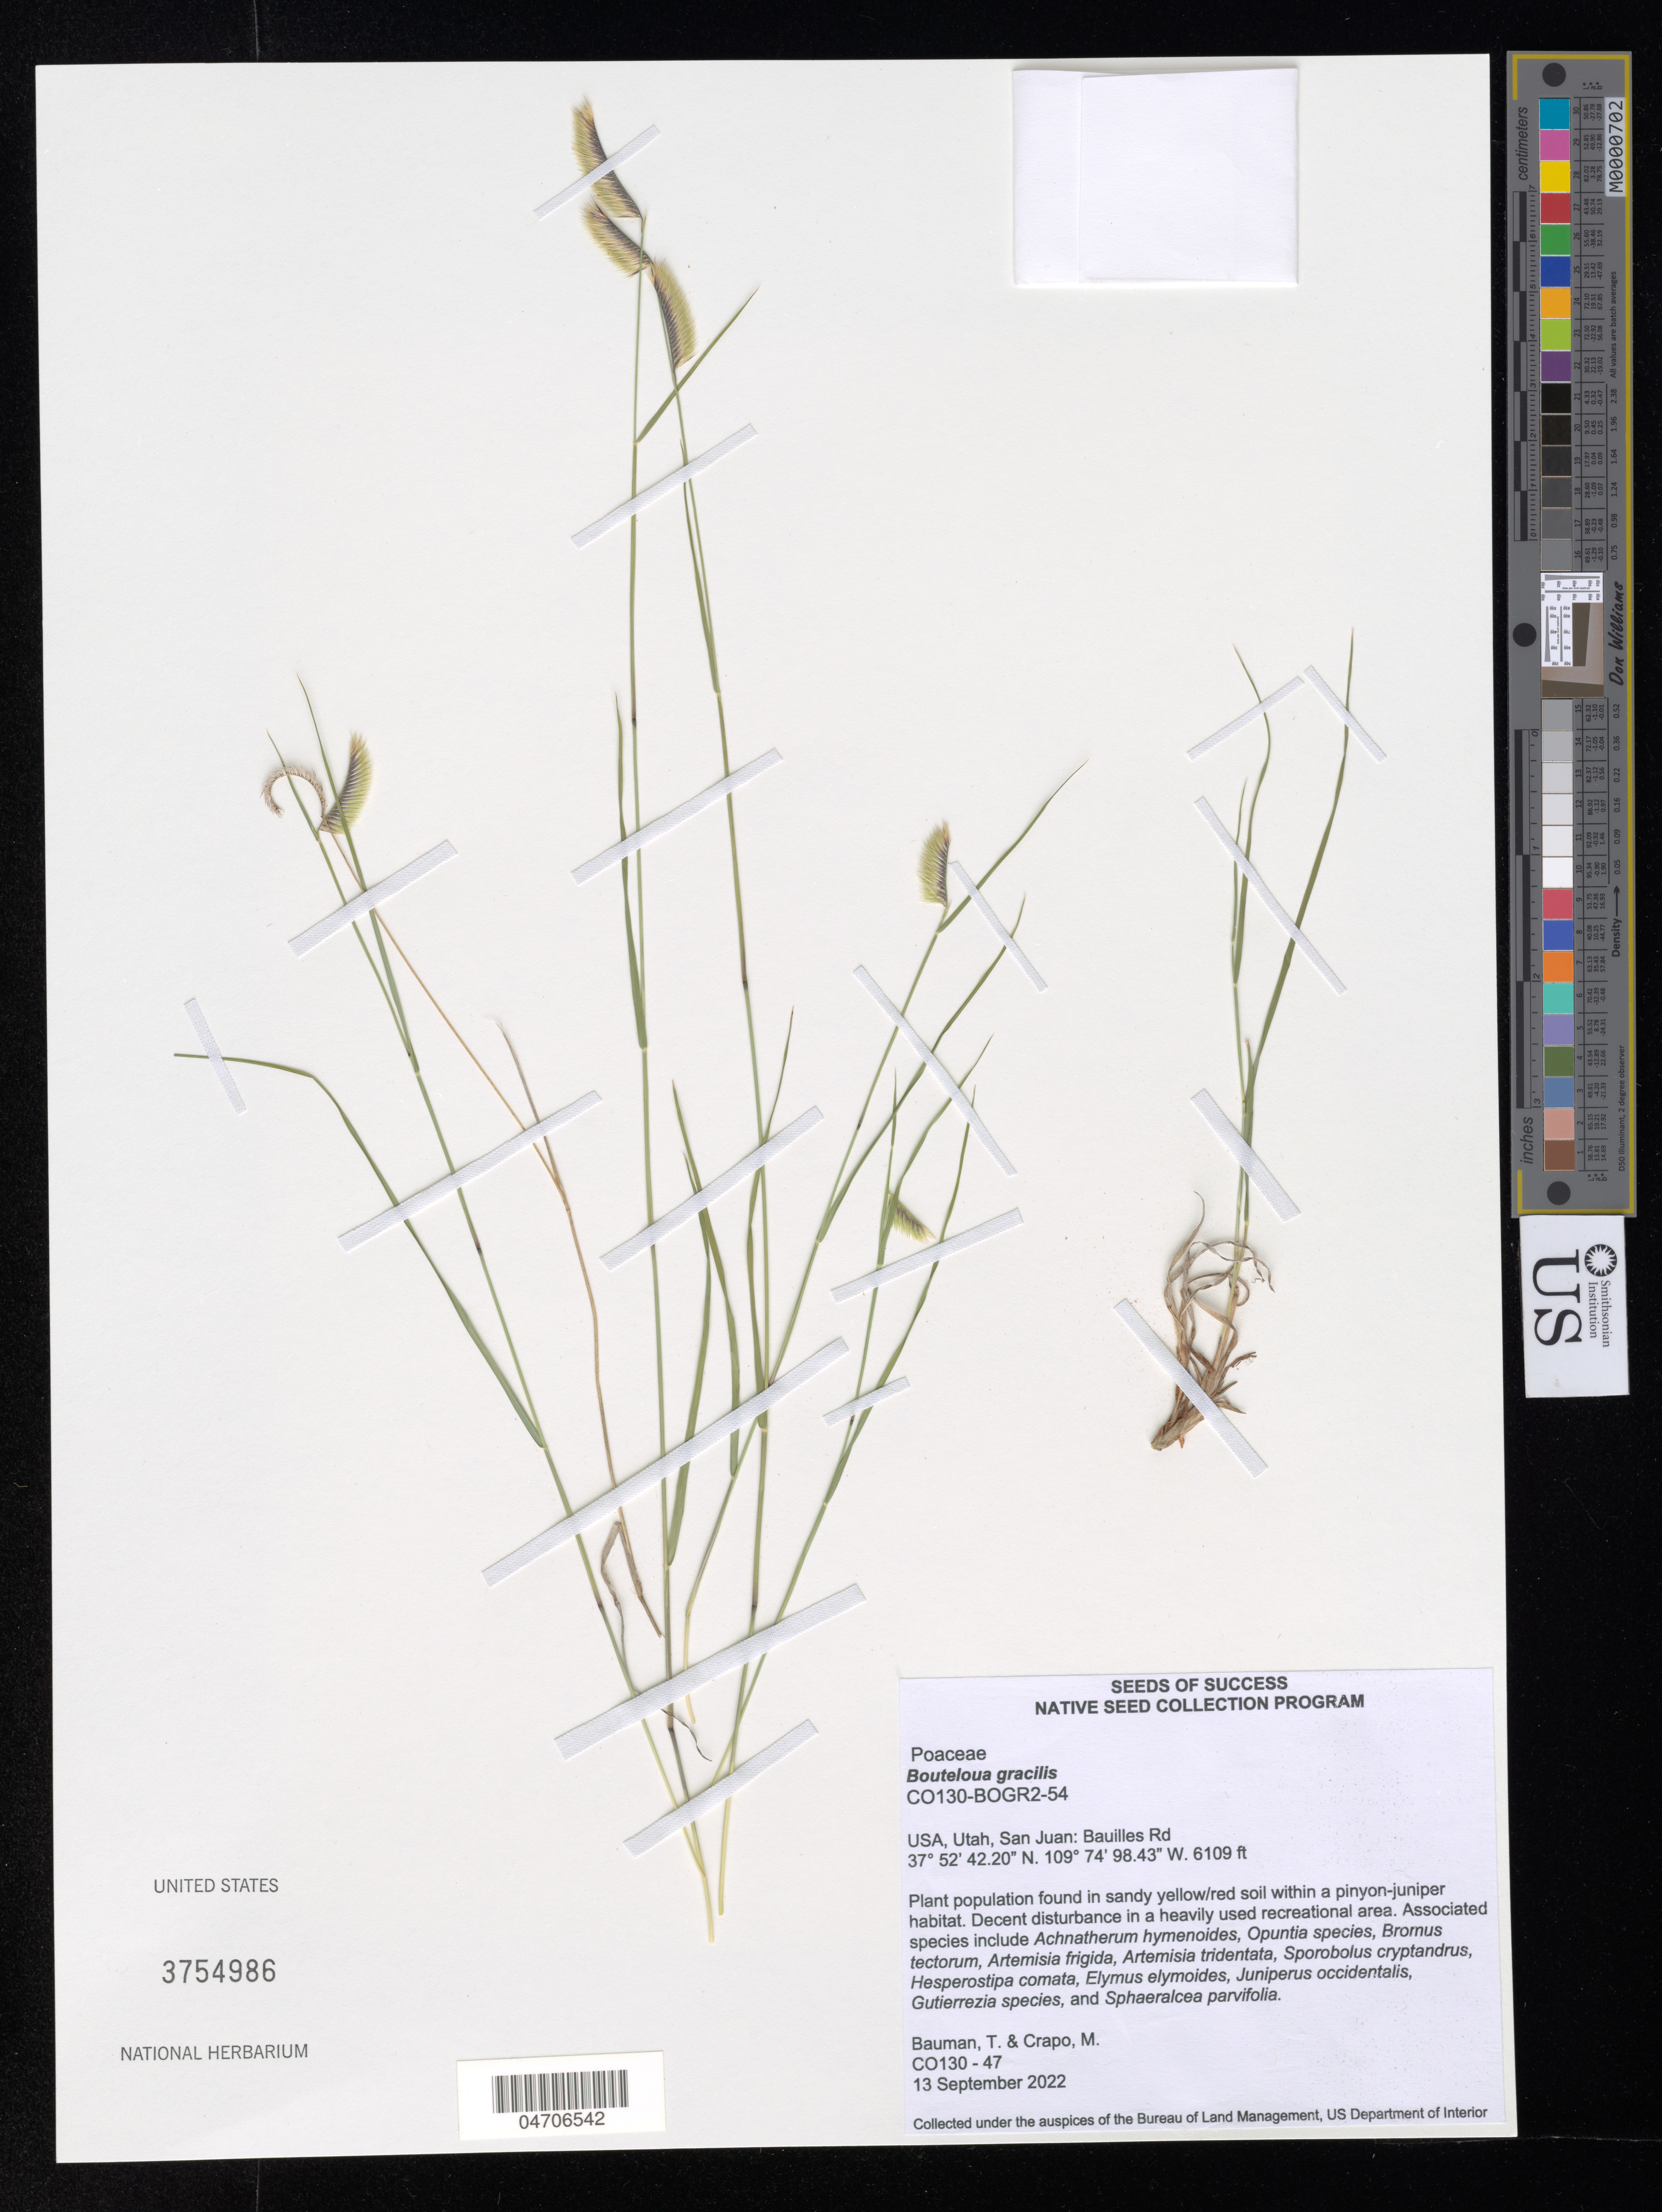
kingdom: Plantae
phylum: Tracheophyta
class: Liliopsida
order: Poales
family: Poaceae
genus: Bouteloua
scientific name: Bouteloua gracilis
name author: (Kunth) Lag. ex Griffiths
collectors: K. Gage & G. Woronow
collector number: CO130-47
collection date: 2022-09-13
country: United States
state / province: Utah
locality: San Juan: Bauilles Rd.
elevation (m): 1862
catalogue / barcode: US 3754986